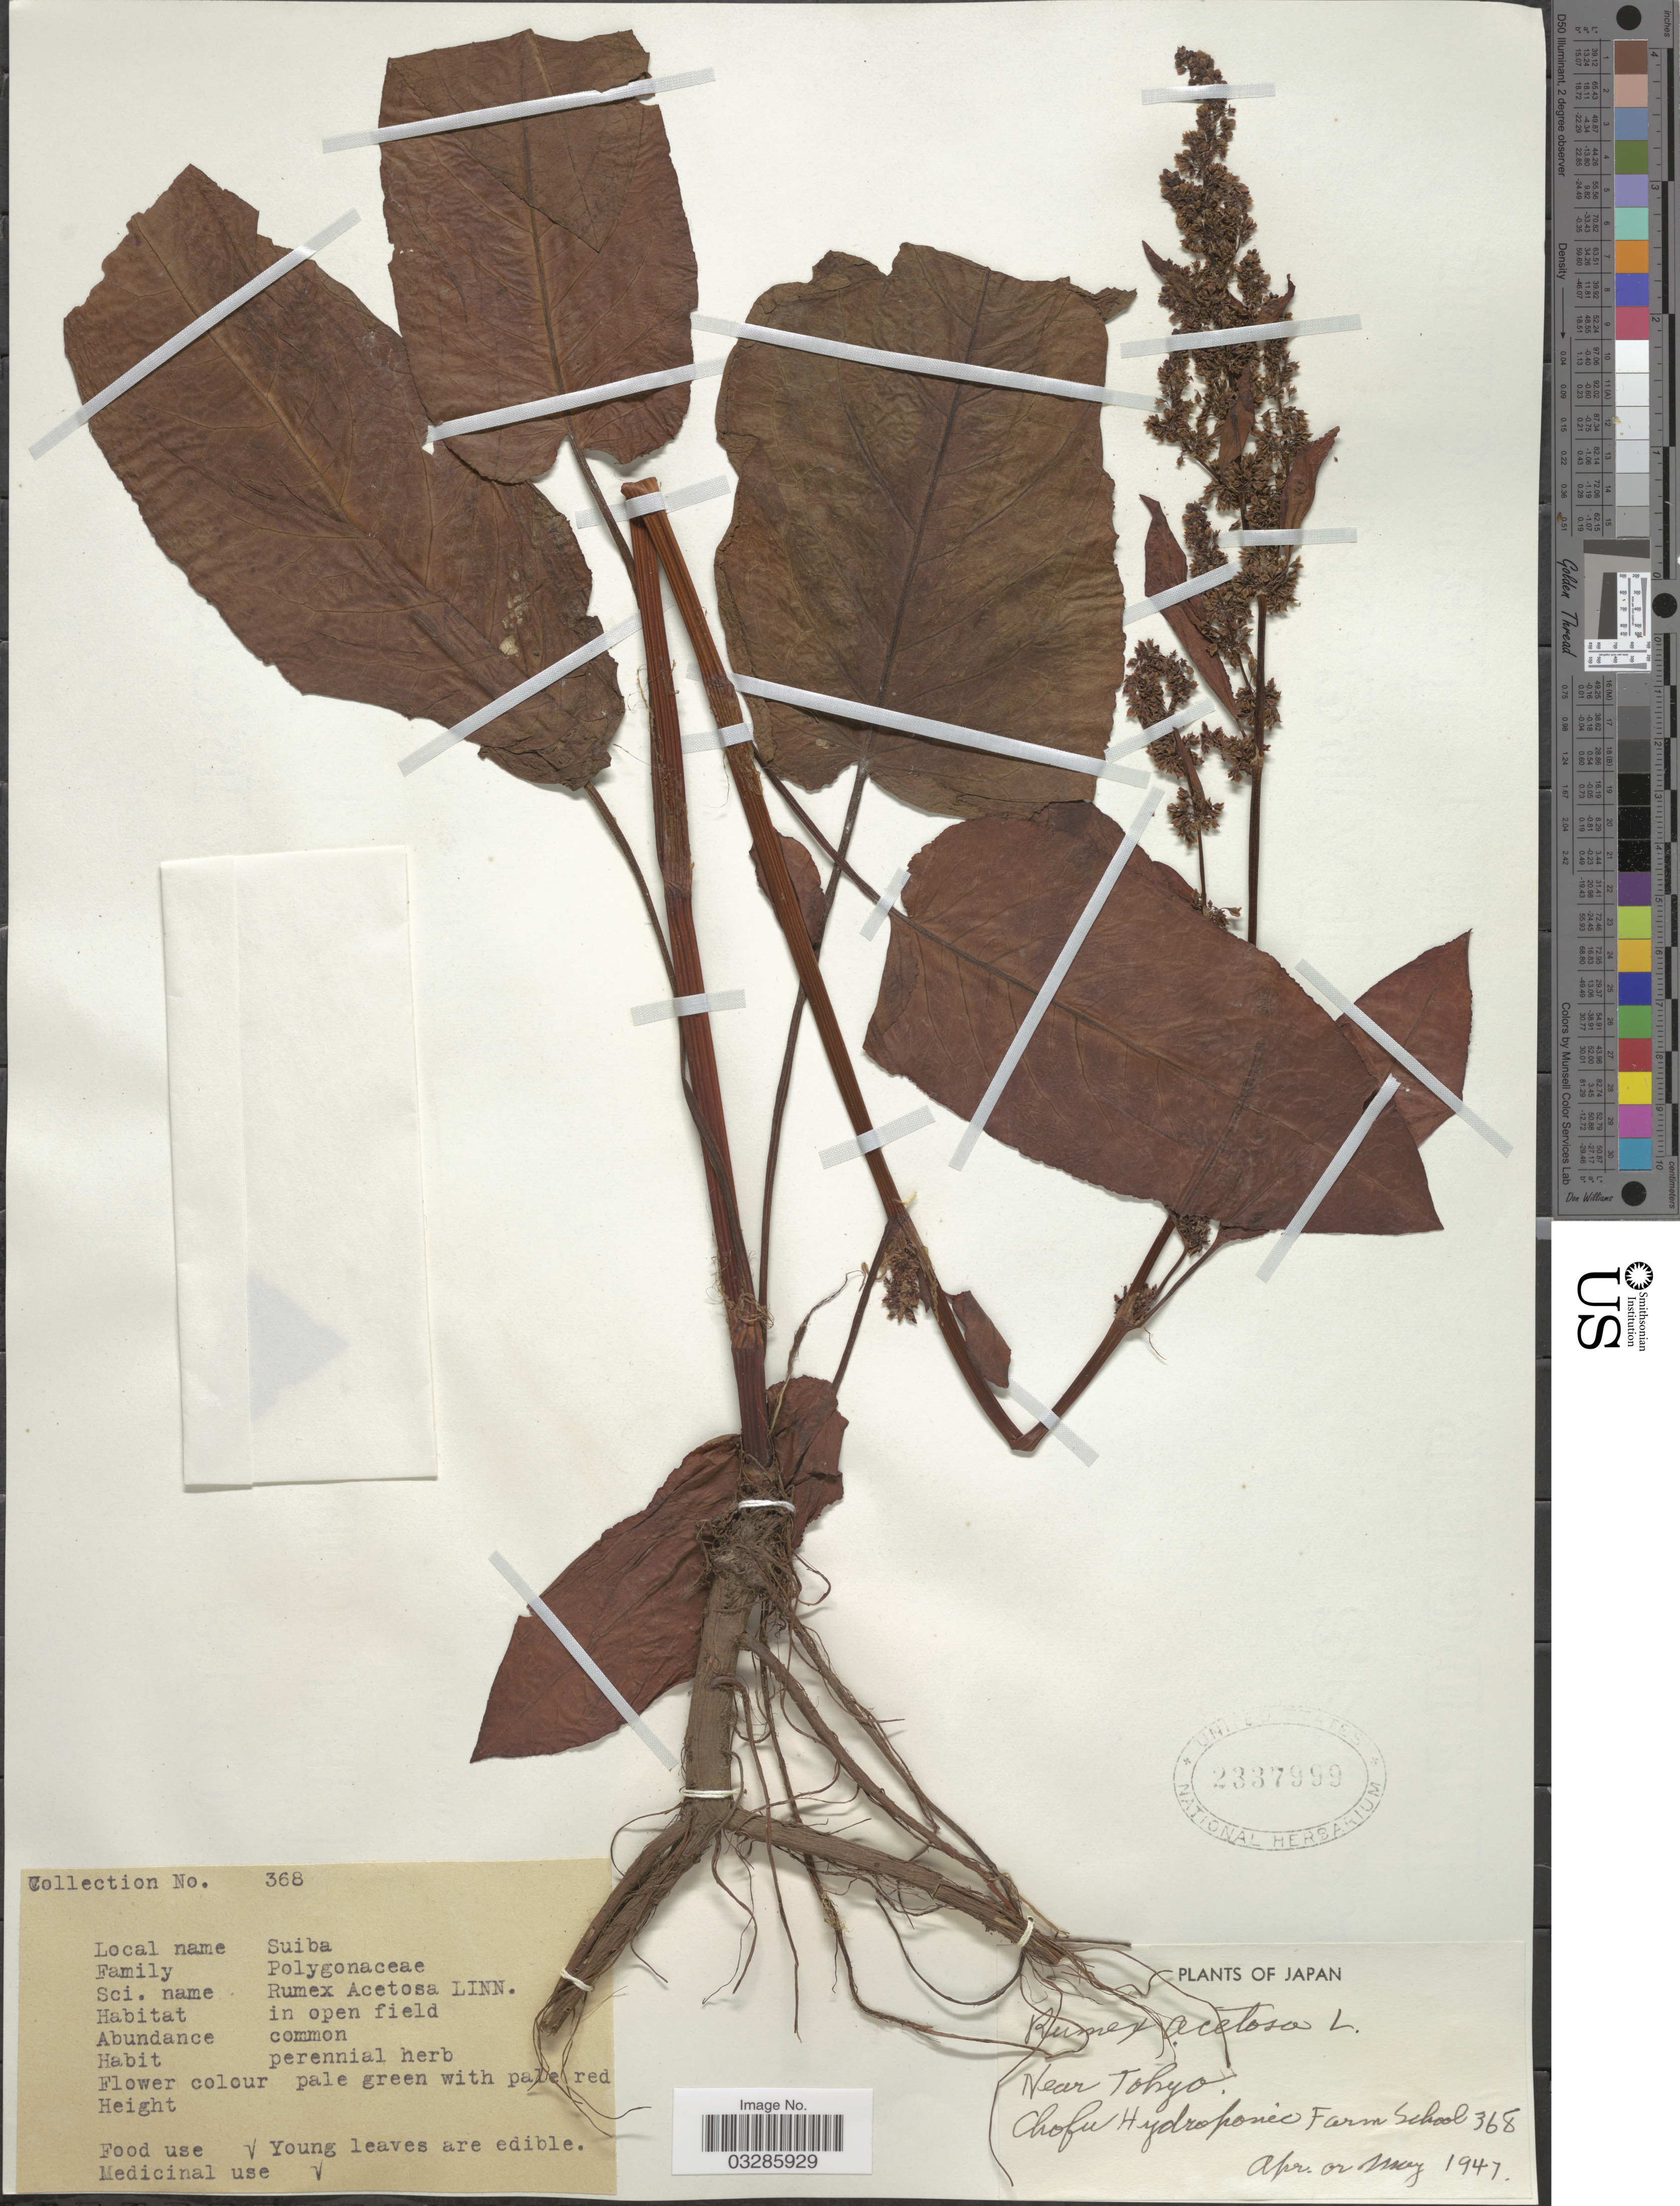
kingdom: Plantae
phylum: Tracheophyta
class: Magnoliopsida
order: Caryophyllales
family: Polygonaceae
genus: Rumex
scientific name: Rumex acetosa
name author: L.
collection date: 1947-04/1947-05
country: Japan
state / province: Tokyo, Federal City of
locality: Near Tokyo, Chofu Hydroponic Farm School 368.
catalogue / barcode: US 2337999